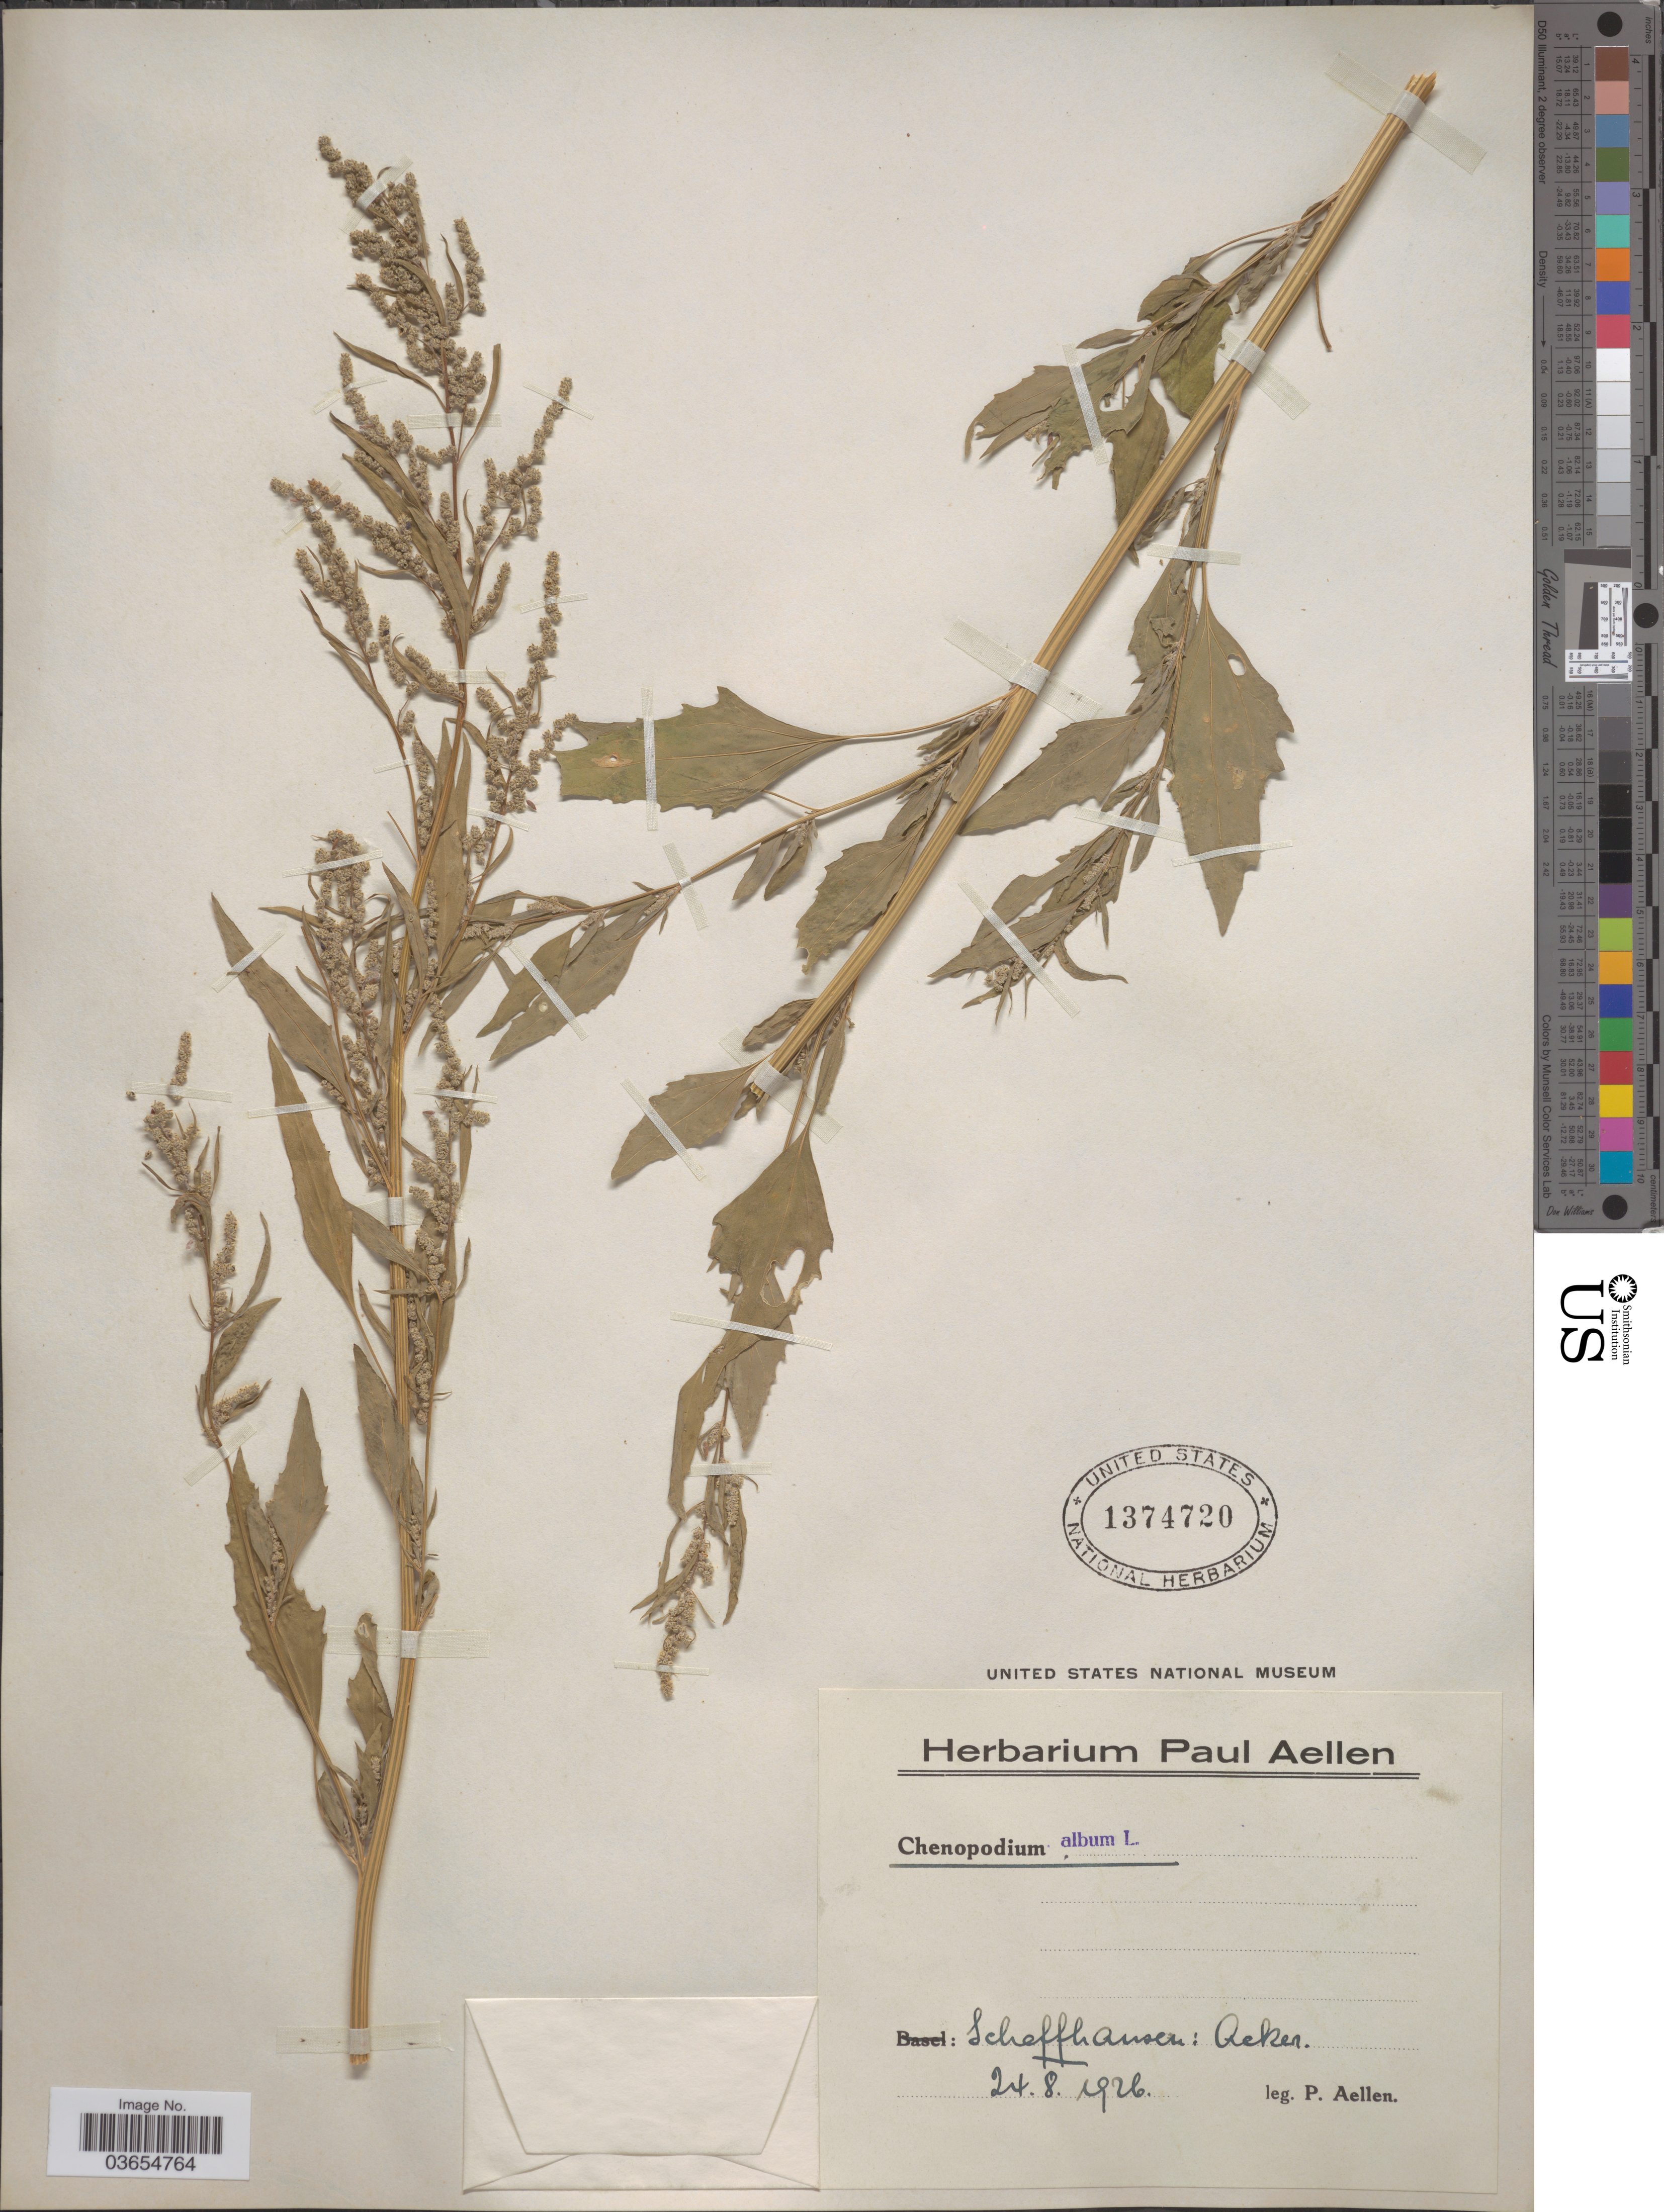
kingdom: Plantae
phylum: Tracheophyta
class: Magnoliopsida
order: Caryophyllales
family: Amaranthaceae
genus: Chenopodium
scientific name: Chenopodium album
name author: L.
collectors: P. Aellen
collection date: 1926-08-24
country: Switzerland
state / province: Schaffhausen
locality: Acker.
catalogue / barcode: US 1374720